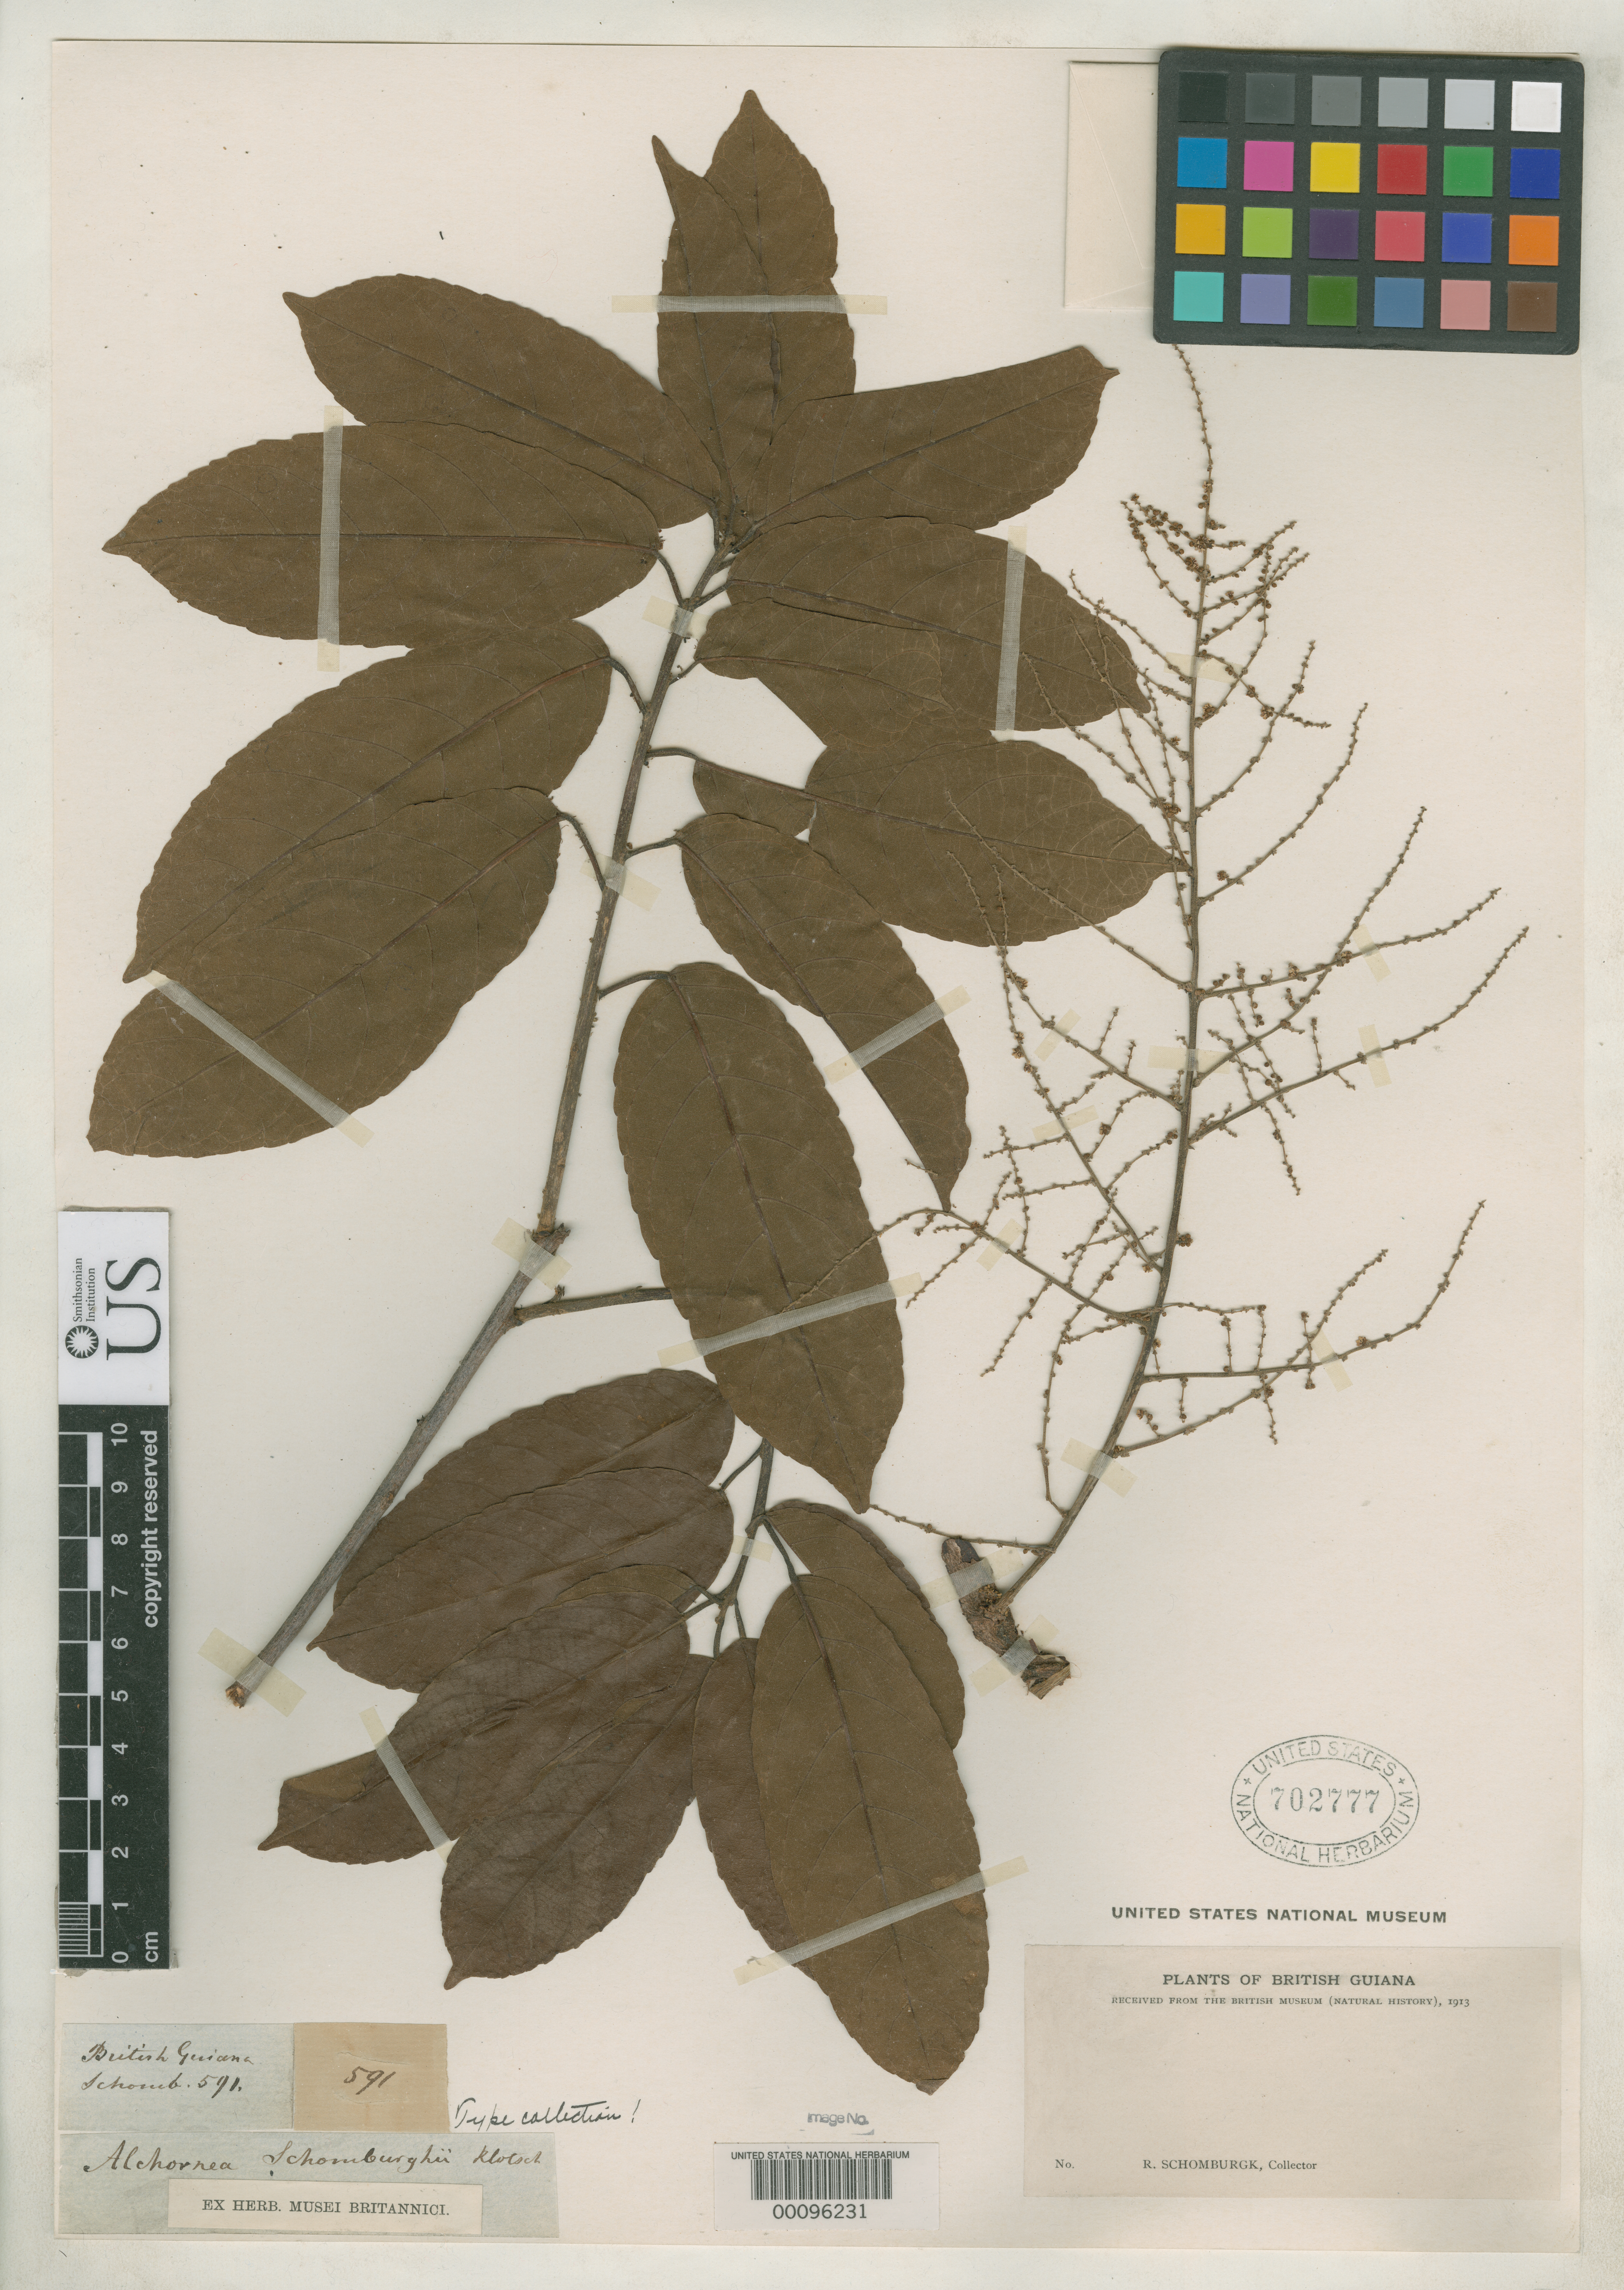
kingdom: Plantae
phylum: Tracheophyta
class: Magnoliopsida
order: Malpighiales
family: Euphorbiaceae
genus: Alchornea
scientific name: Alchornea schomburgkii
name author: Klotzsch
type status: Isotype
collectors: M. R. Schomburgk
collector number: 591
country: Guyana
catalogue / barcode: US 702777